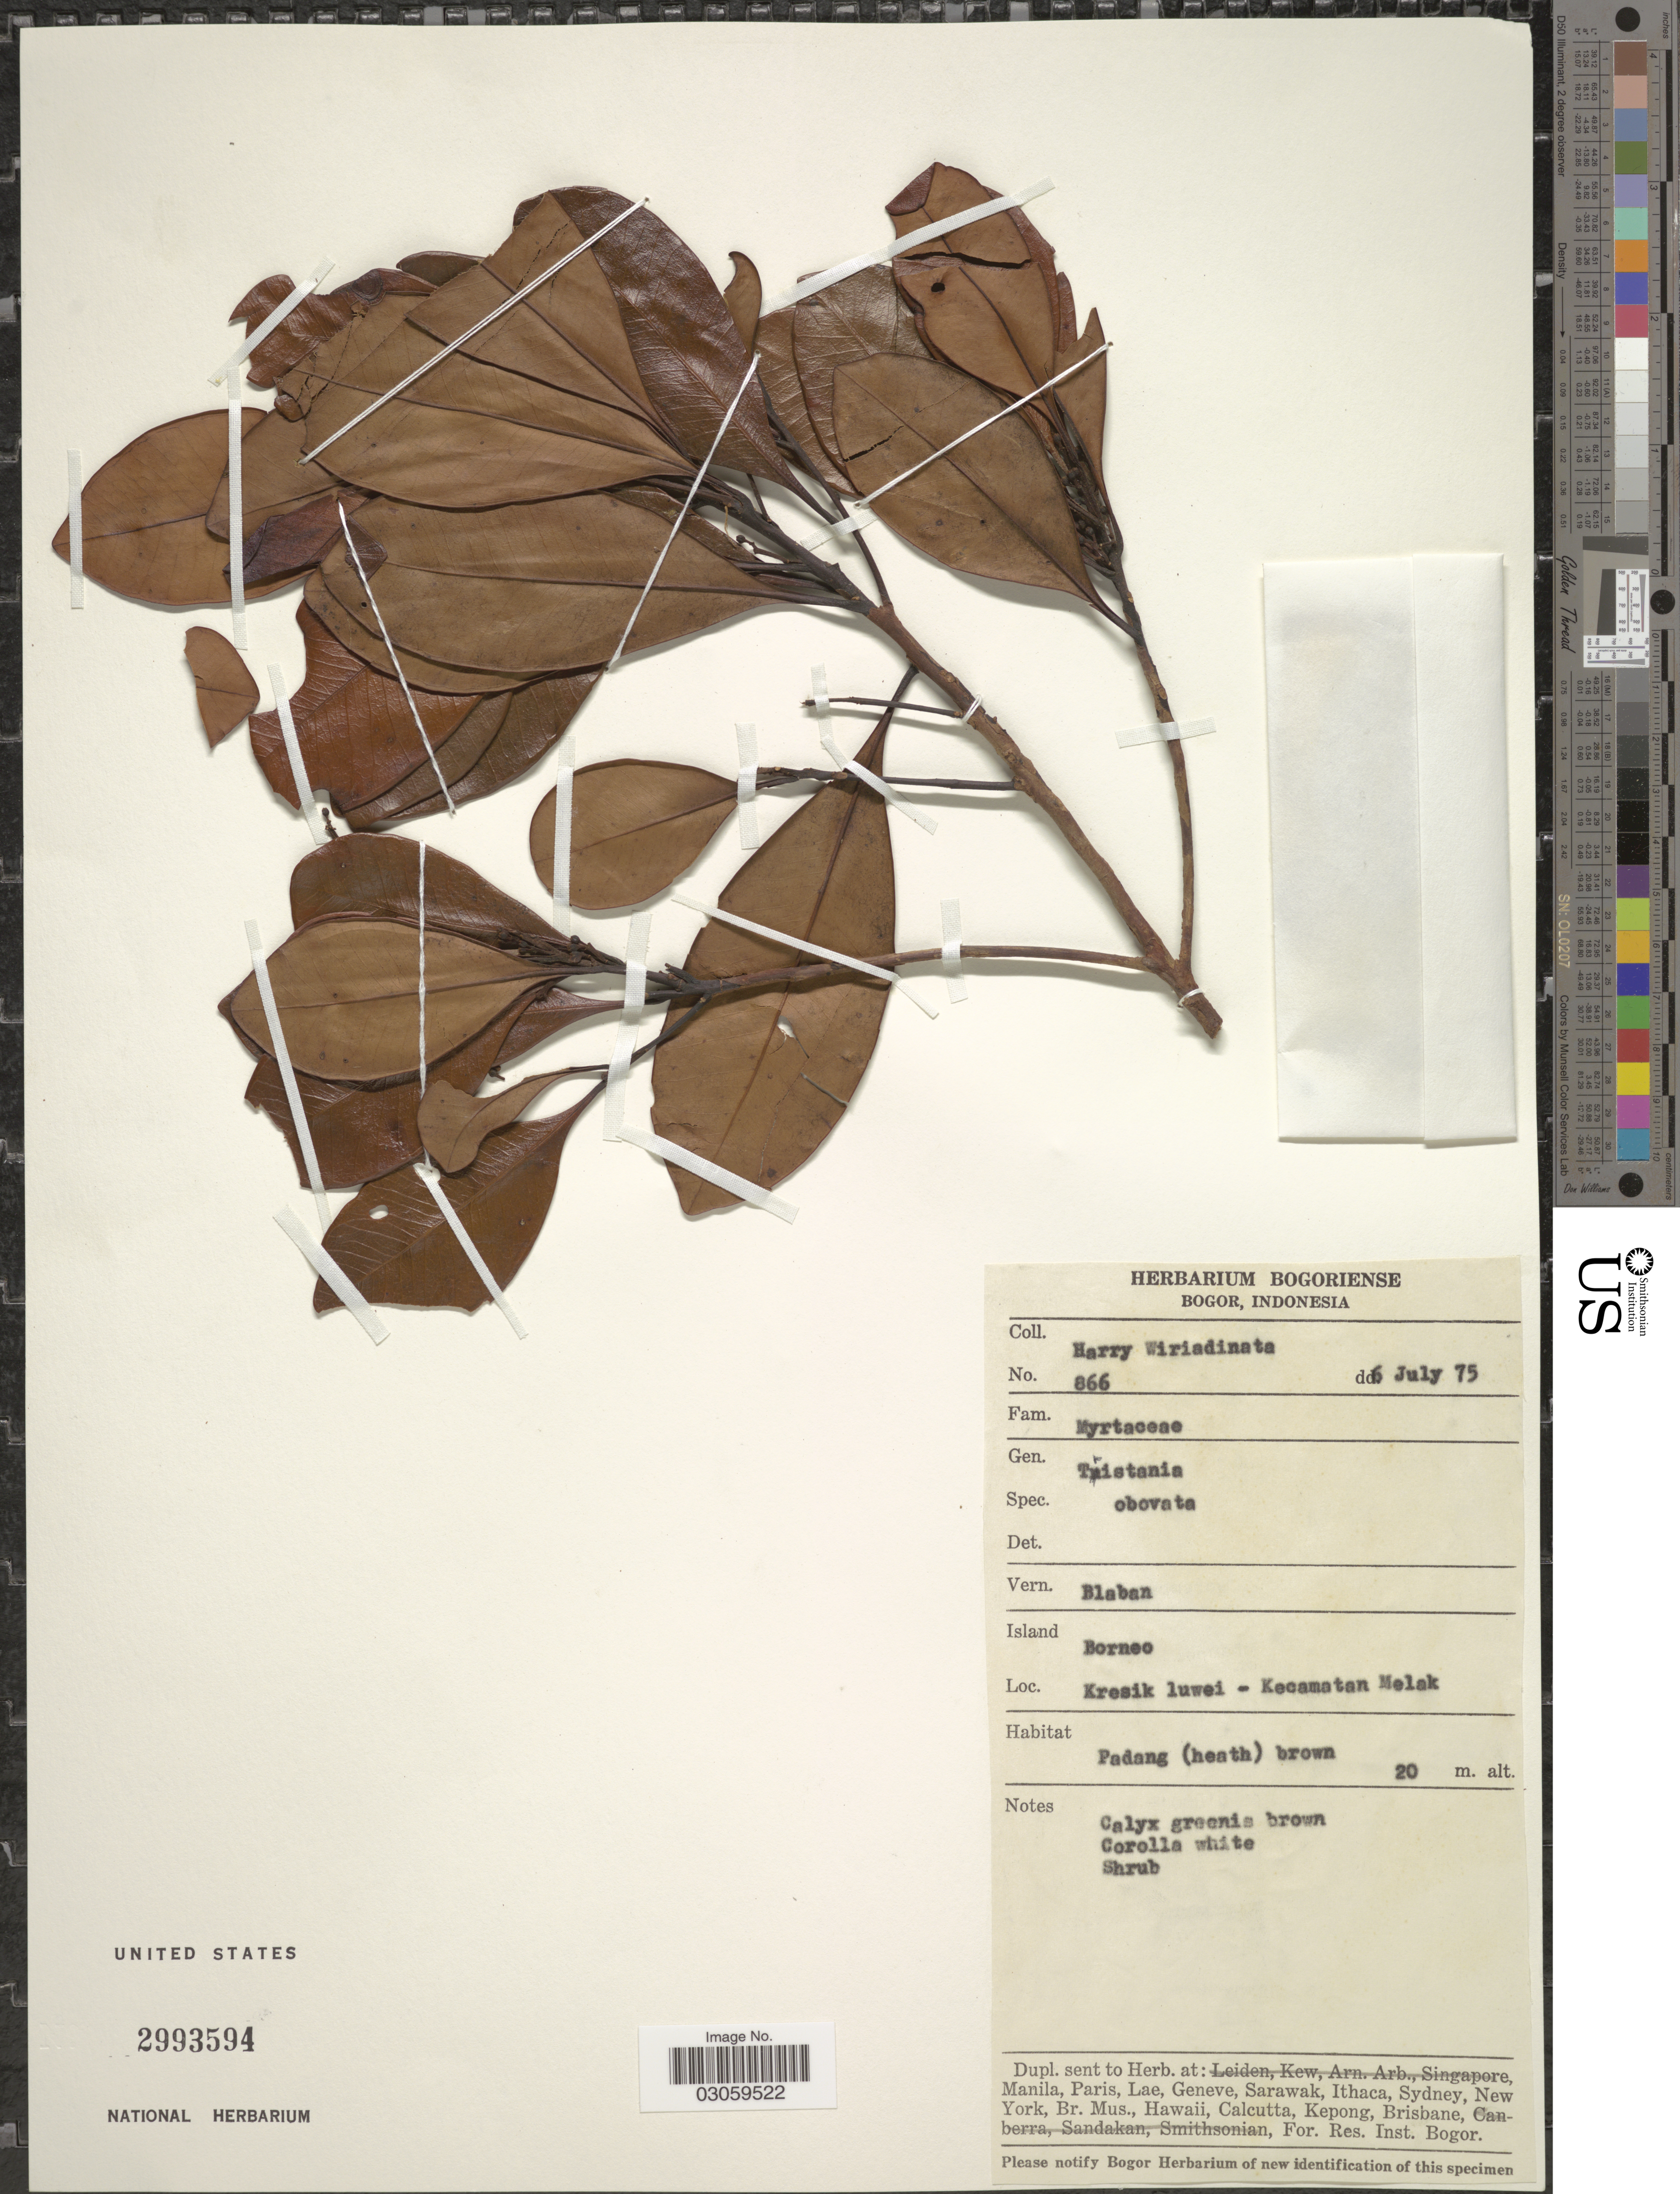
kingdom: Plantae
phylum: Tracheophyta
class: Magnoliopsida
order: Myrtales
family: Myrtaceae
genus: Tristaniopsis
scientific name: Tristaniopsis obovata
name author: (Benn.) P.G. Wilson & J. T. Waterh.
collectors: H. Wiriadinata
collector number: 866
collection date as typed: Transcribed d/m/y: 6/7/75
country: Indonesia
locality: Island Borneo. Kresik luwei - Kecamatan Melak.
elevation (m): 20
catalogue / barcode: US 2993594